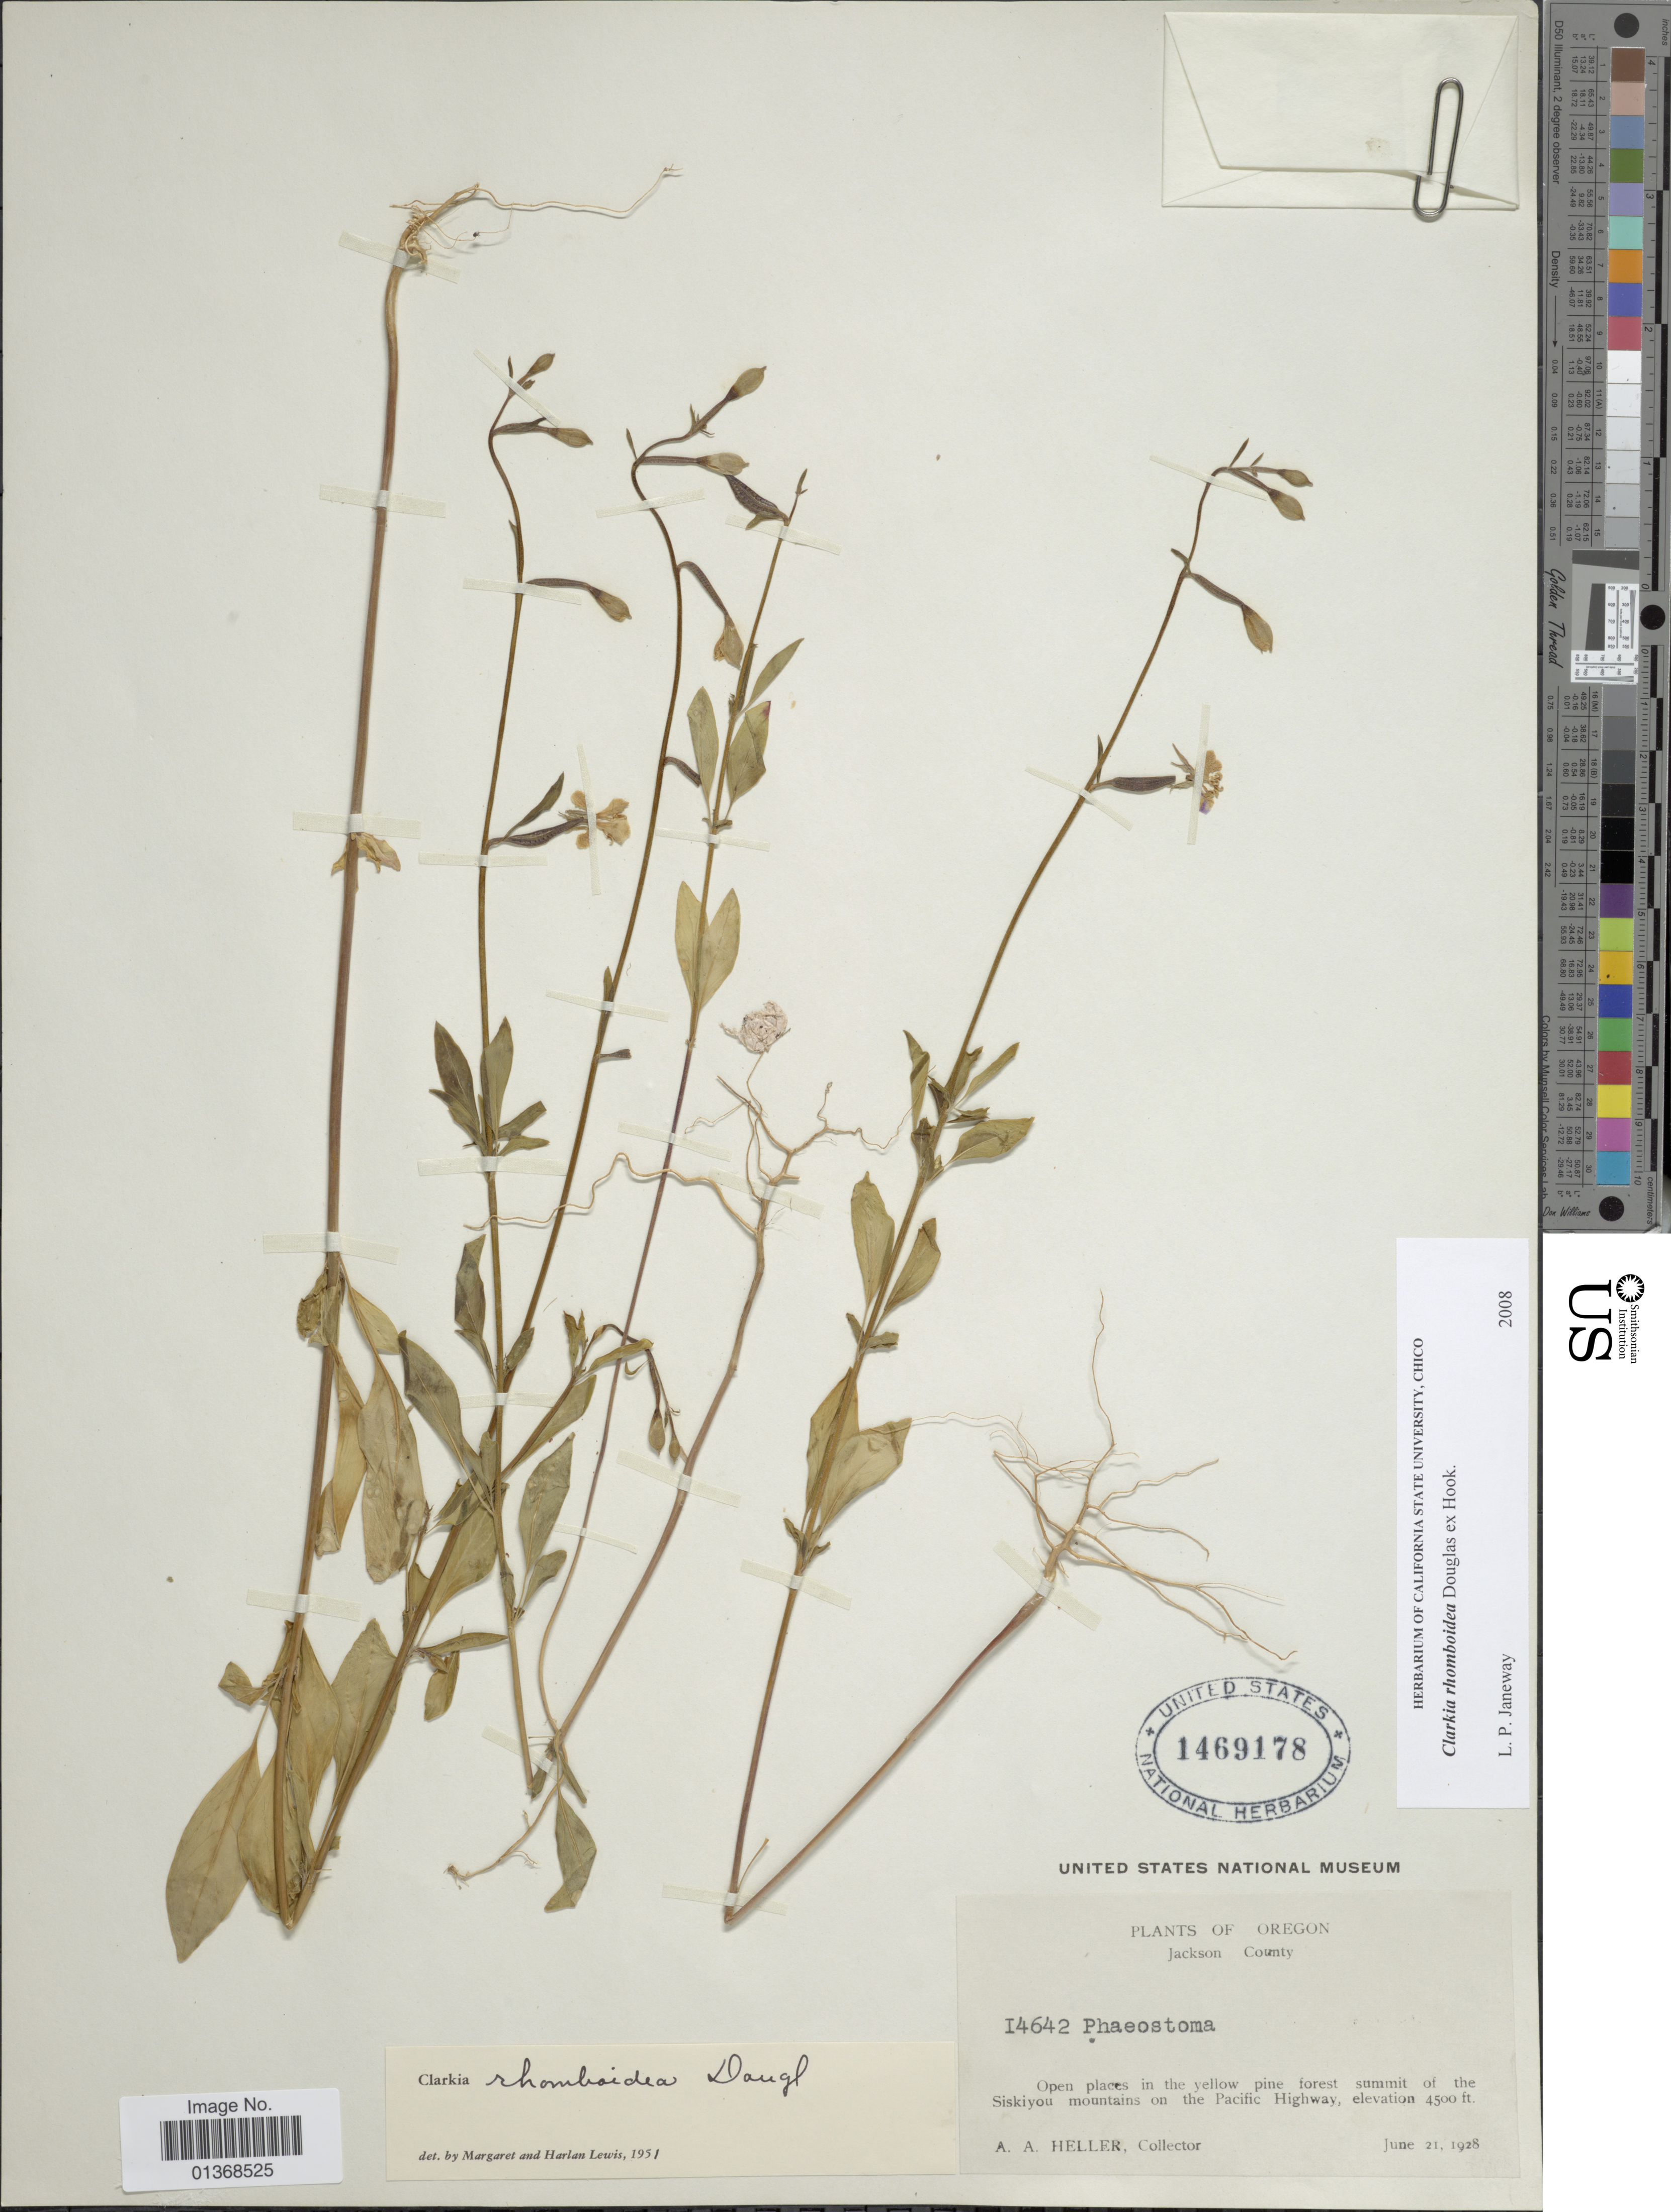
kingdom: Plantae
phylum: Tracheophyta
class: Magnoliopsida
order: Myrtales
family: Onagraceae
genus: Clarkia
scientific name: Clarkia rhomboidea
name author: Douglas ex Hook.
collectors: A. A. Heller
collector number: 14642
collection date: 1928-06-21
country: United States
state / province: Oregon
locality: Jackson County, Open places in the yellow pine forest summit of the Siskiyou mountains on the Pacific Highway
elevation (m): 1372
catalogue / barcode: US 1469178